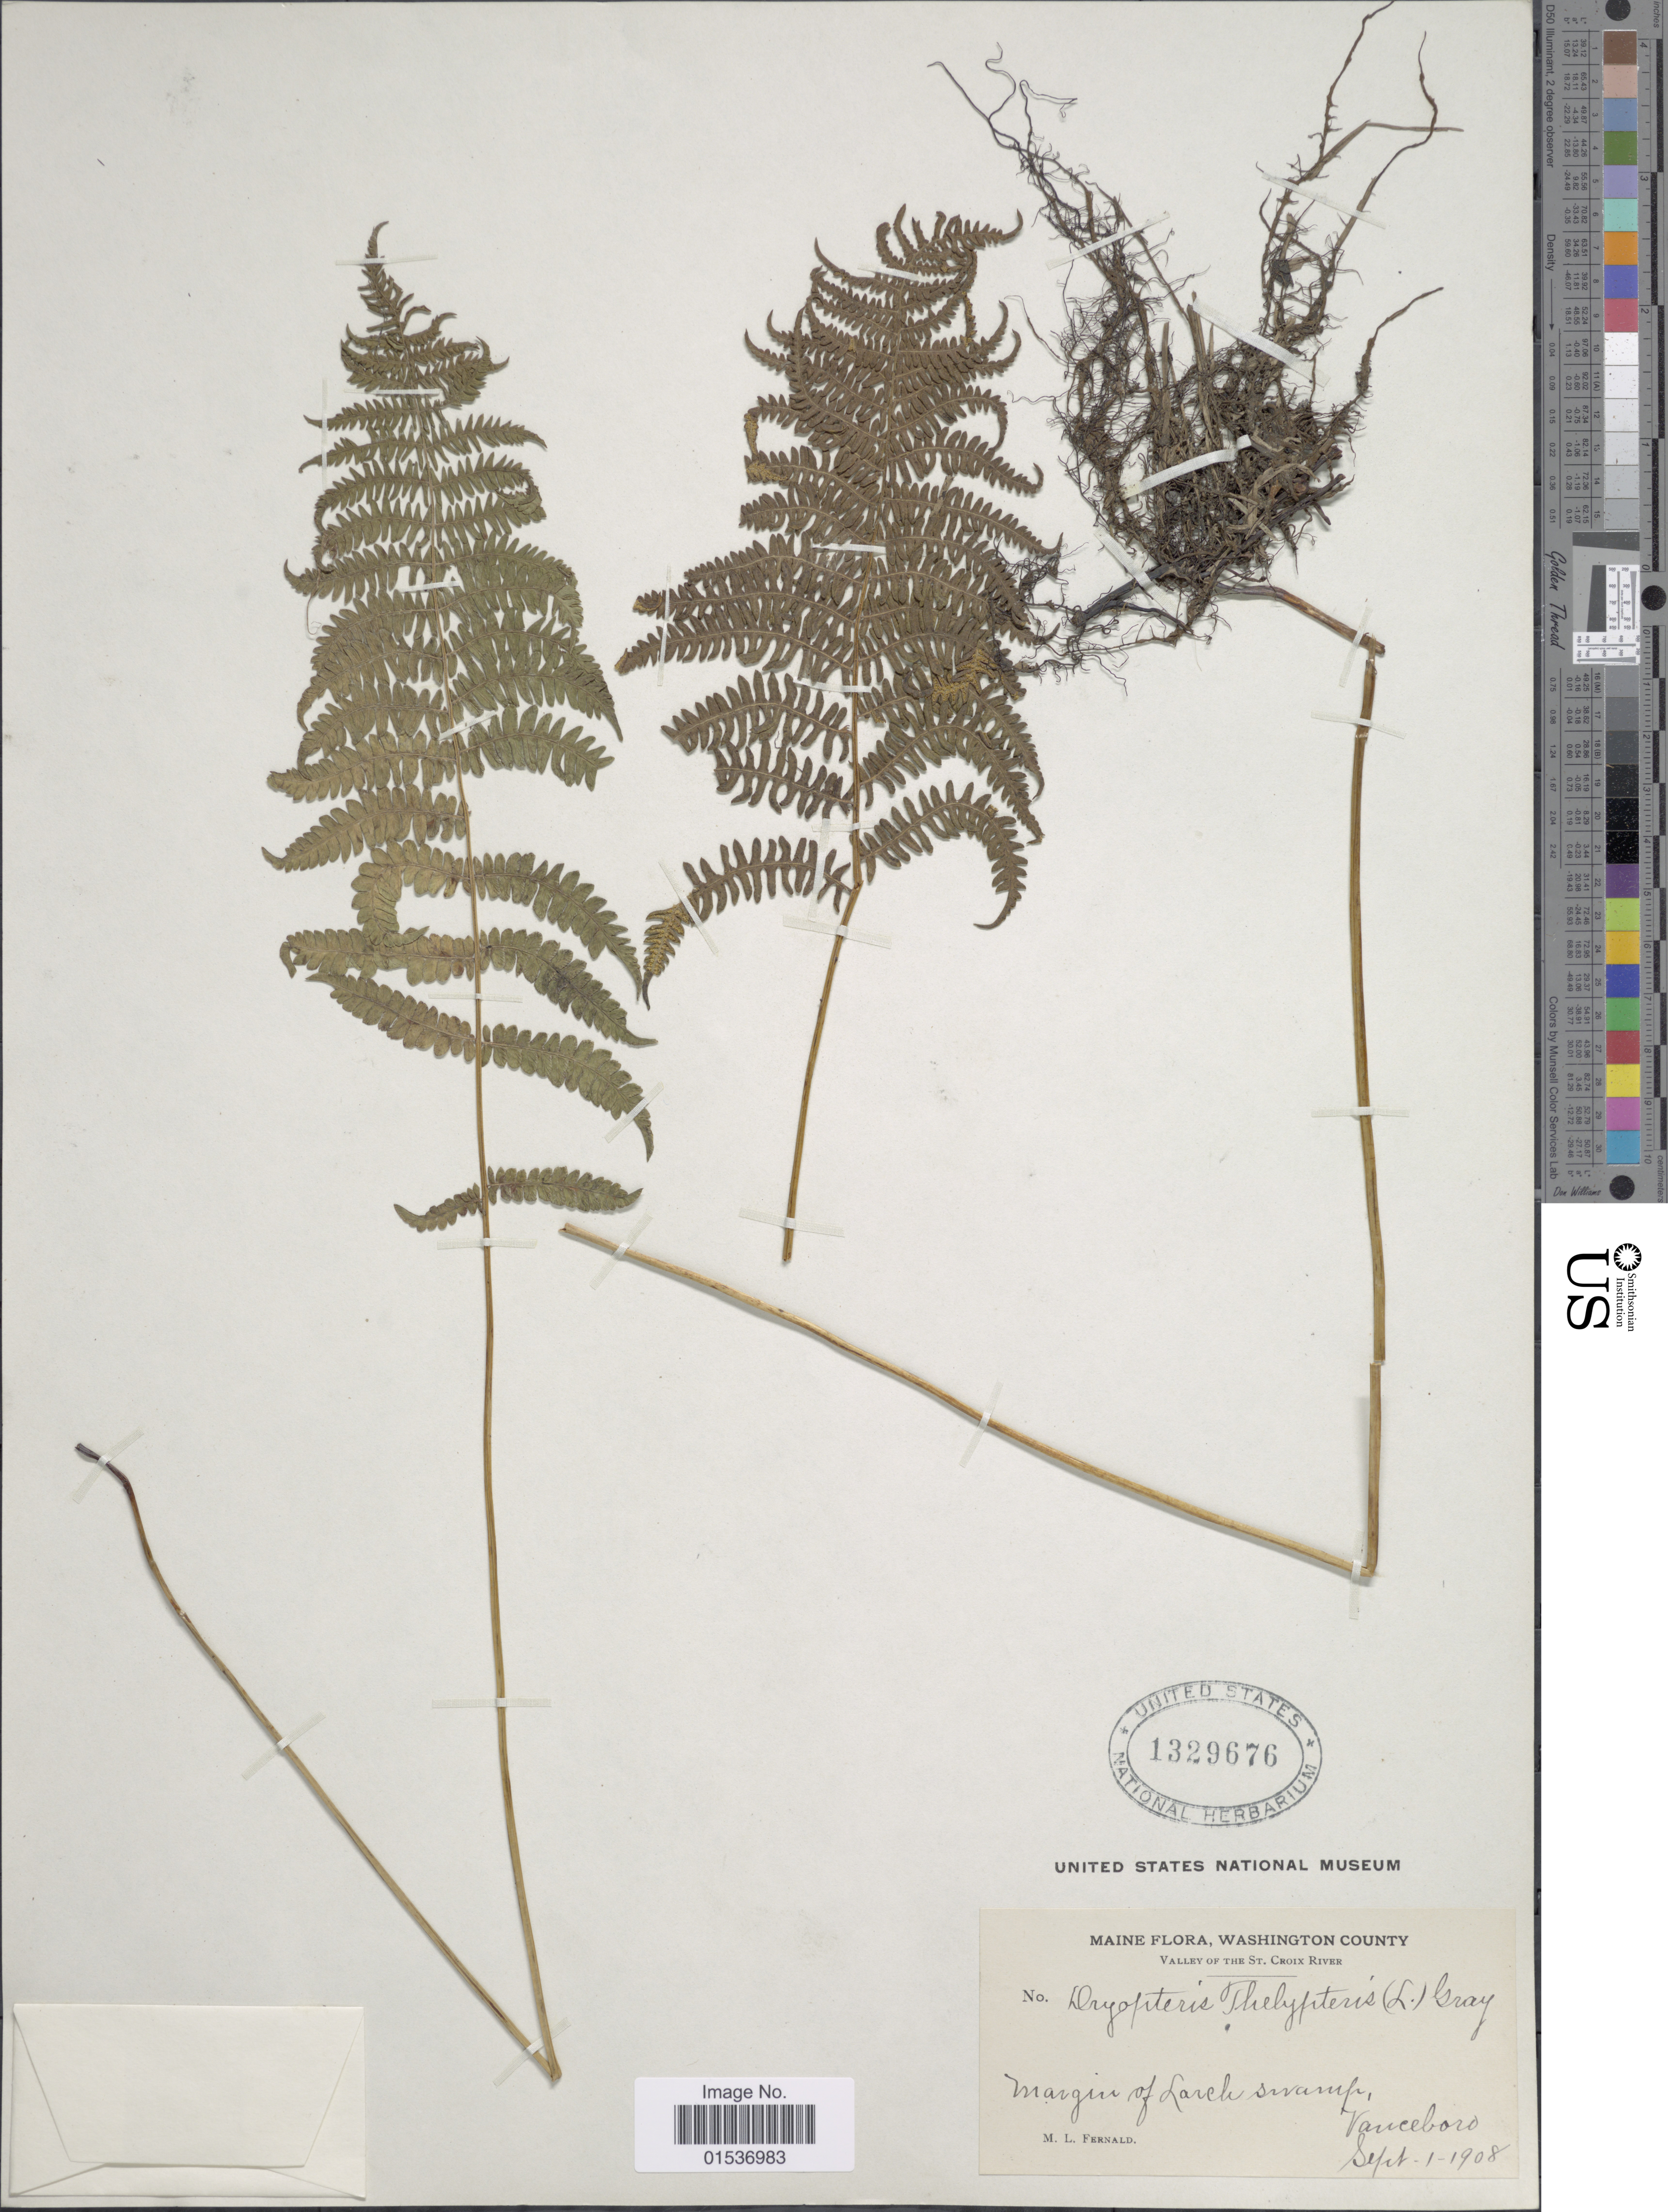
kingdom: Plantae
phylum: Tracheophyta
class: Polypodiopsida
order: Polypodiales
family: Thelypteridaceae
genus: Thelypteris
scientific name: Thelypteris palustris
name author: (Salisb.) Schott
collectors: M. L. Fernald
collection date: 1908-09-01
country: United States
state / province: Maine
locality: Washington County, Margin of Larch swamp. Vanceboro.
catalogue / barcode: US 1329676